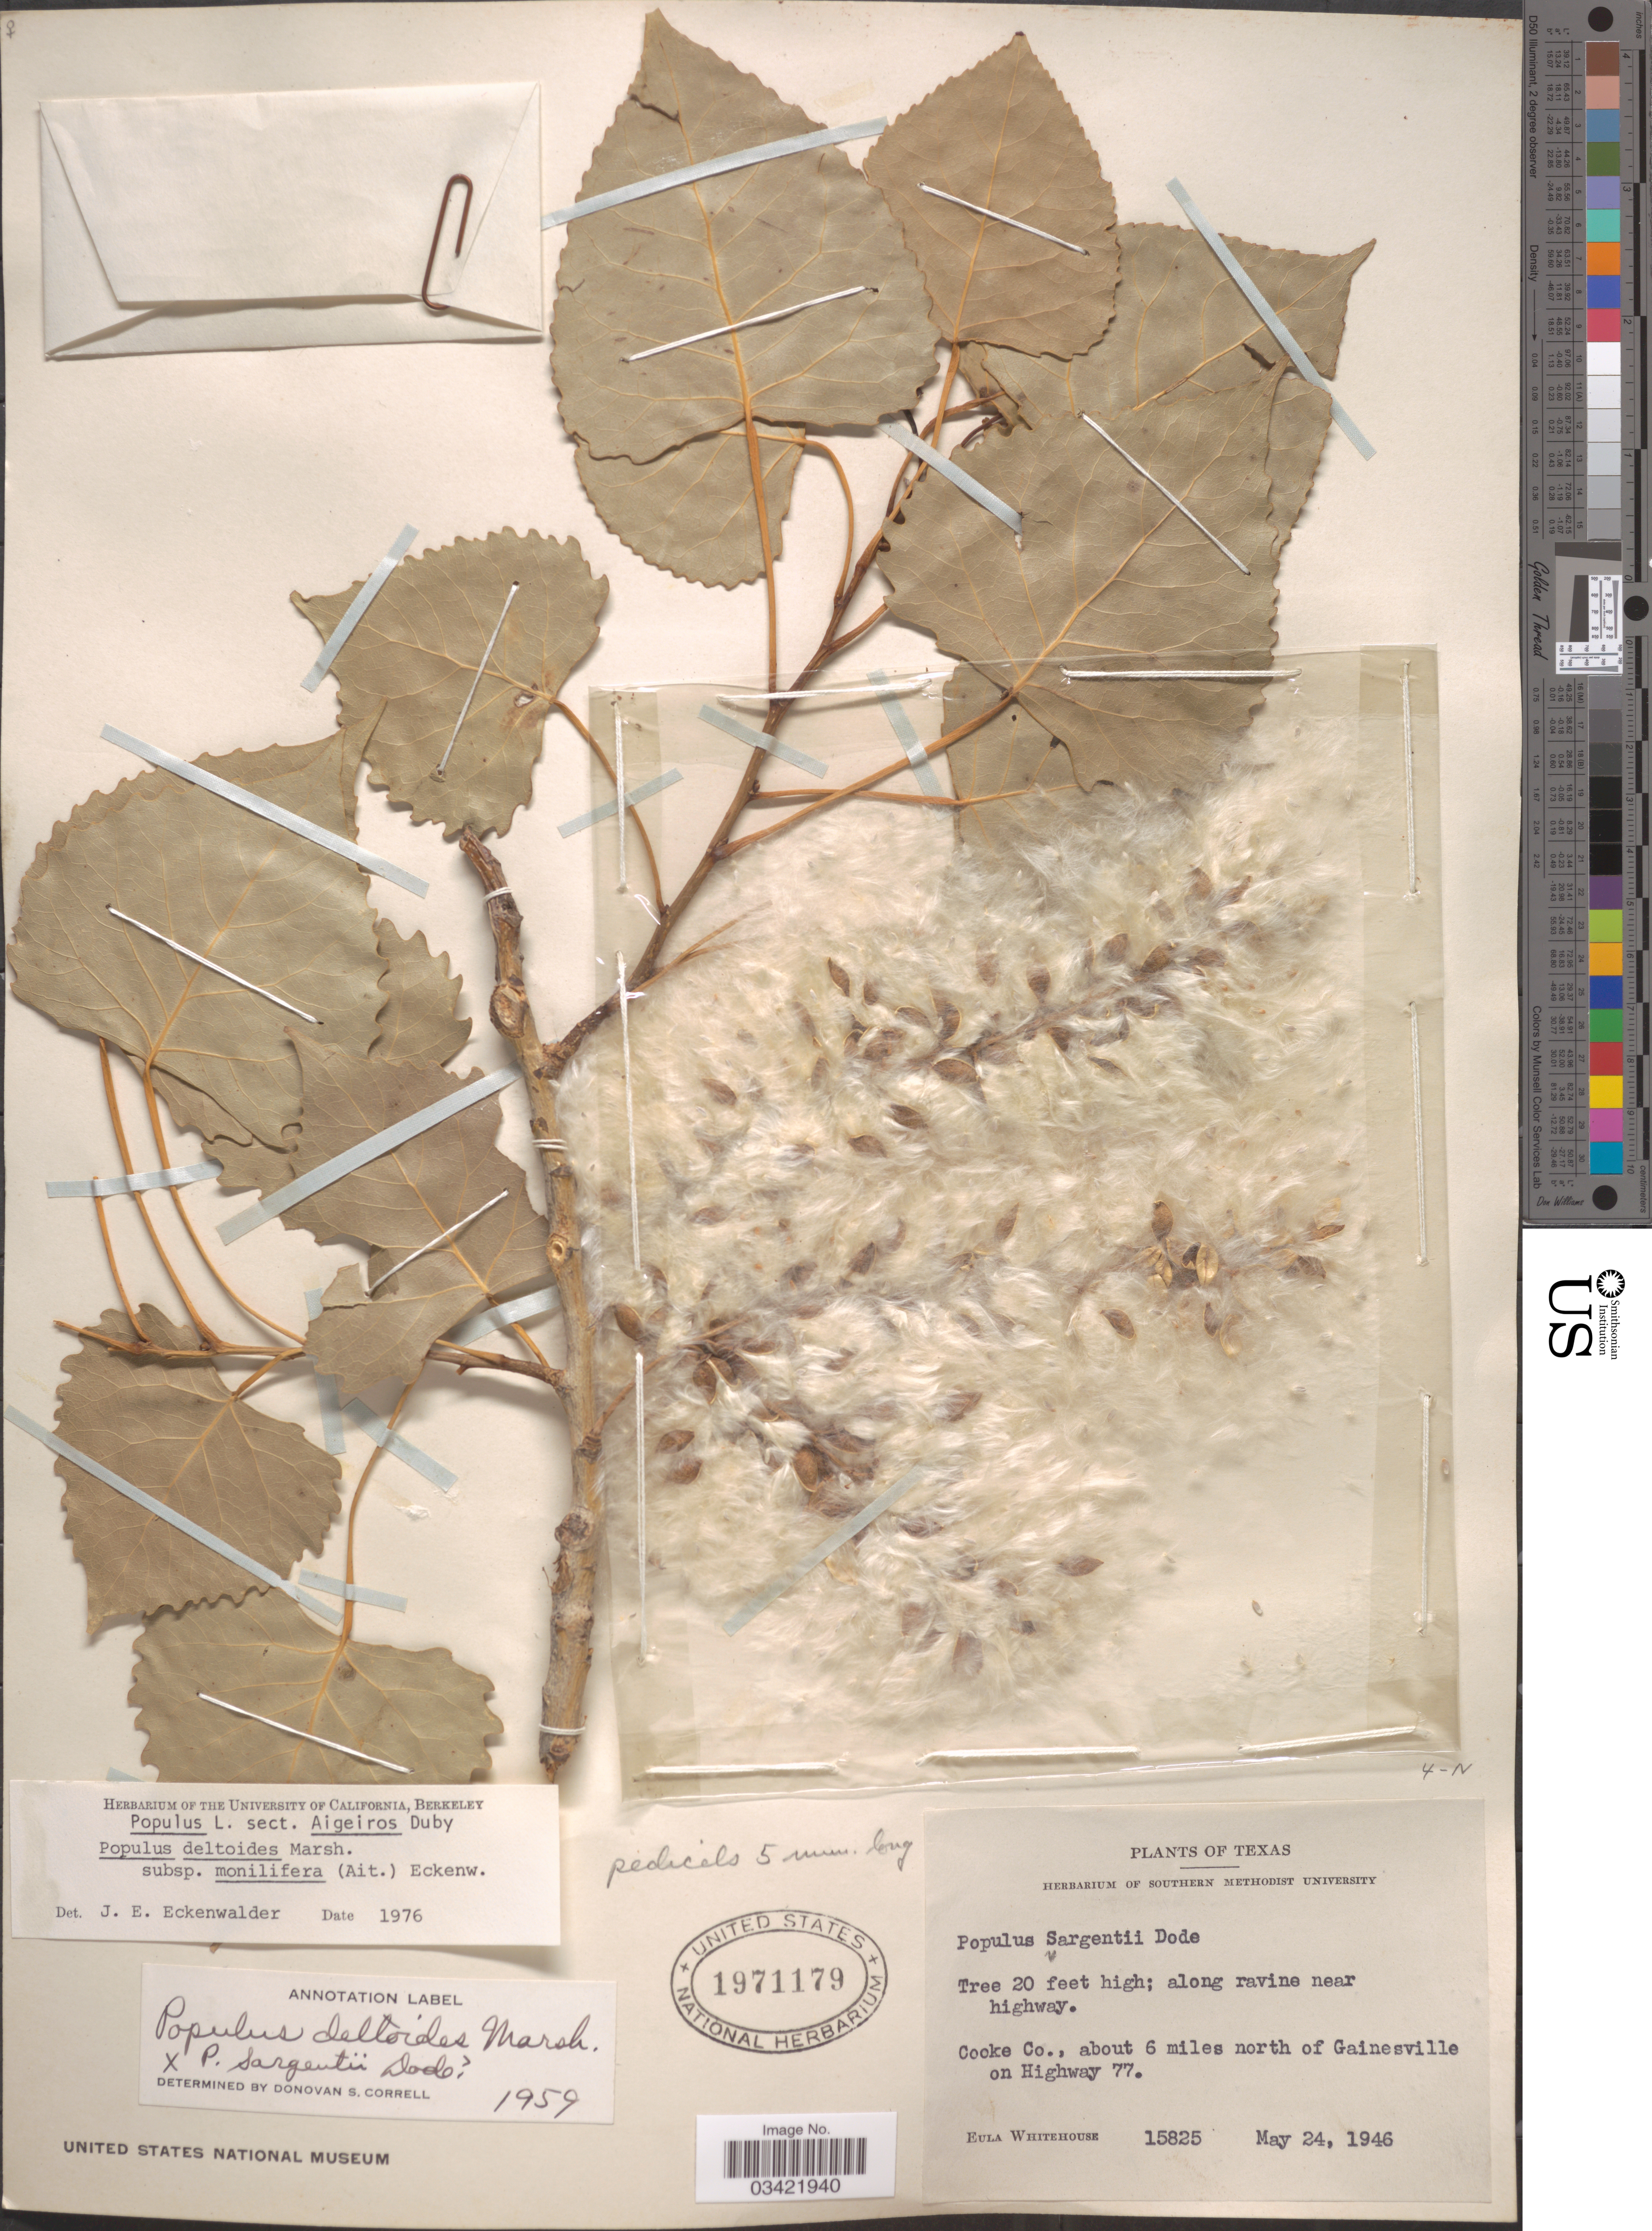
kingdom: Plantae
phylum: Tracheophyta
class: Magnoliopsida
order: Malpighiales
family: Salicaceae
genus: Populus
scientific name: Populus deltoides subsp. monilifera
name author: (Aiton) Eckenw.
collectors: E. Whitehouse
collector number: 15825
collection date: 1946-05-24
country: United States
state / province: Texas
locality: Along ravine near highway. Cocke Co., about 6 miles north of Gainesville of Highway 77.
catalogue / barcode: US 1971179